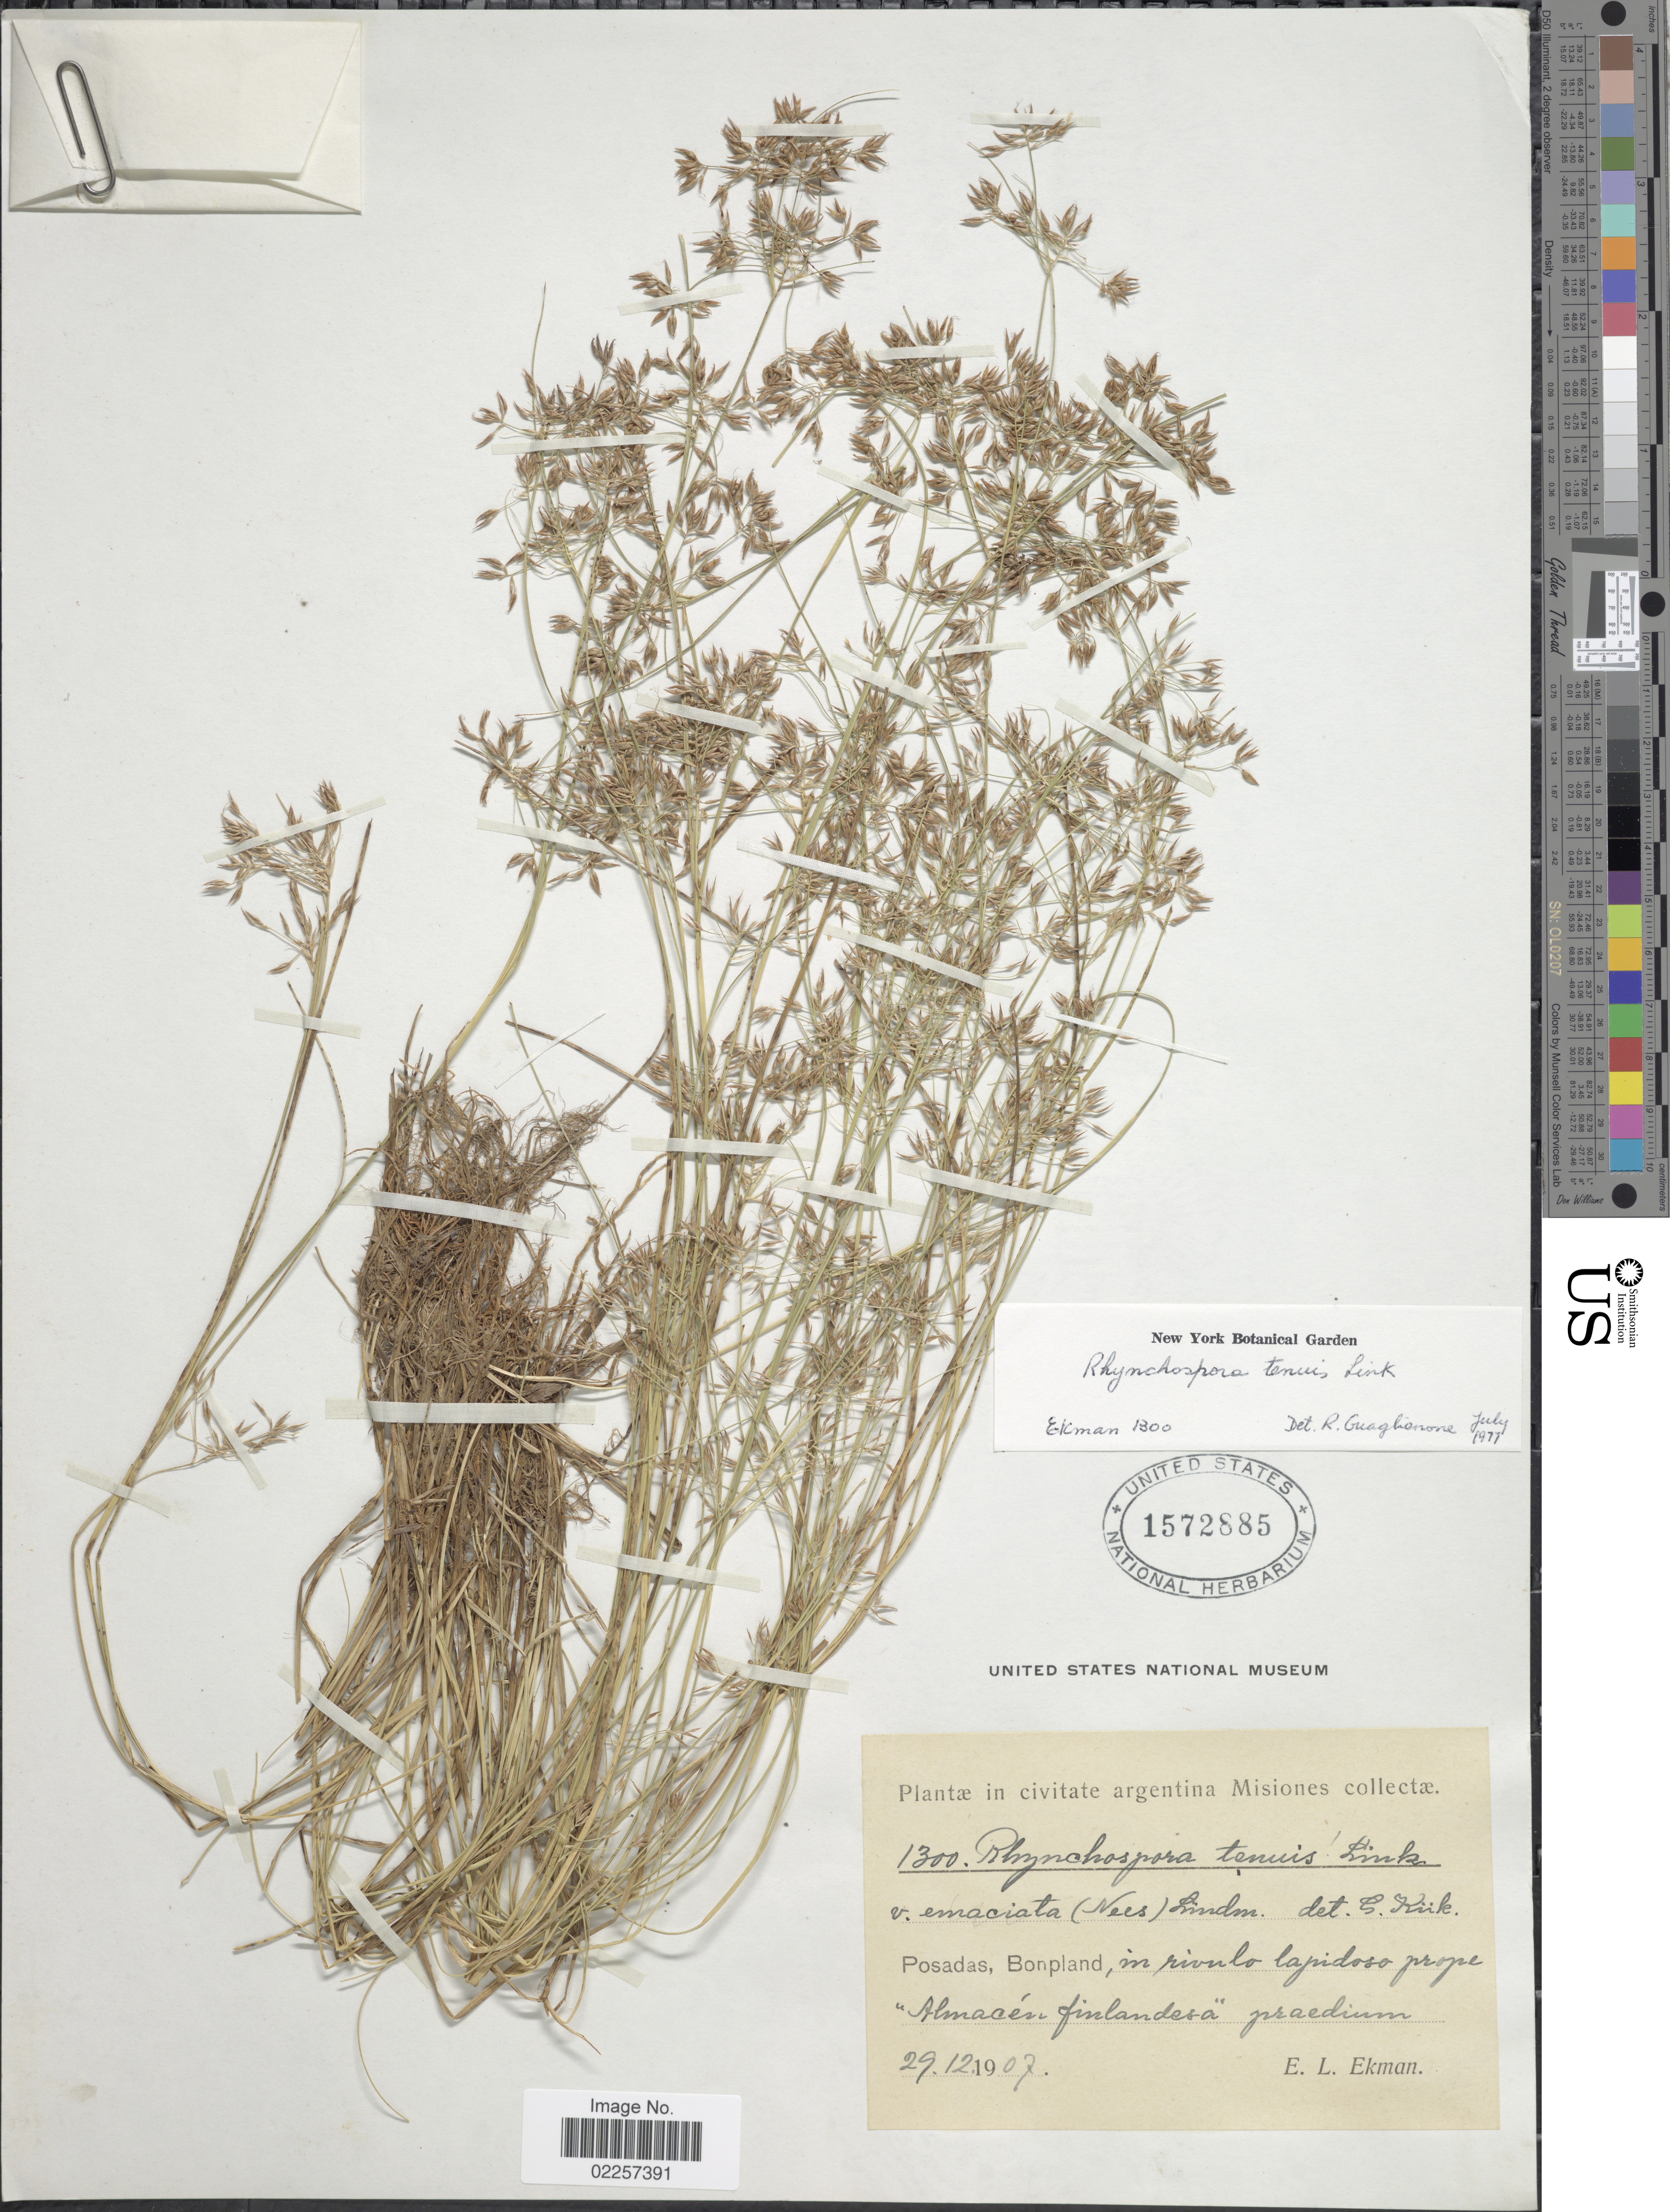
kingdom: Plantae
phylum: Tracheophyta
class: Liliopsida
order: Poales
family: Cyperaceae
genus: Rhynchospora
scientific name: Rhynchospora tenuis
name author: Link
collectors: E. L. Ekman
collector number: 1300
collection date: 1907-12-29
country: Argentina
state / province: Misiones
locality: Posadas, Bonplan, in rivulo lapidoso prope "Almacen finlandesa" praedium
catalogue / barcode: US 1572885